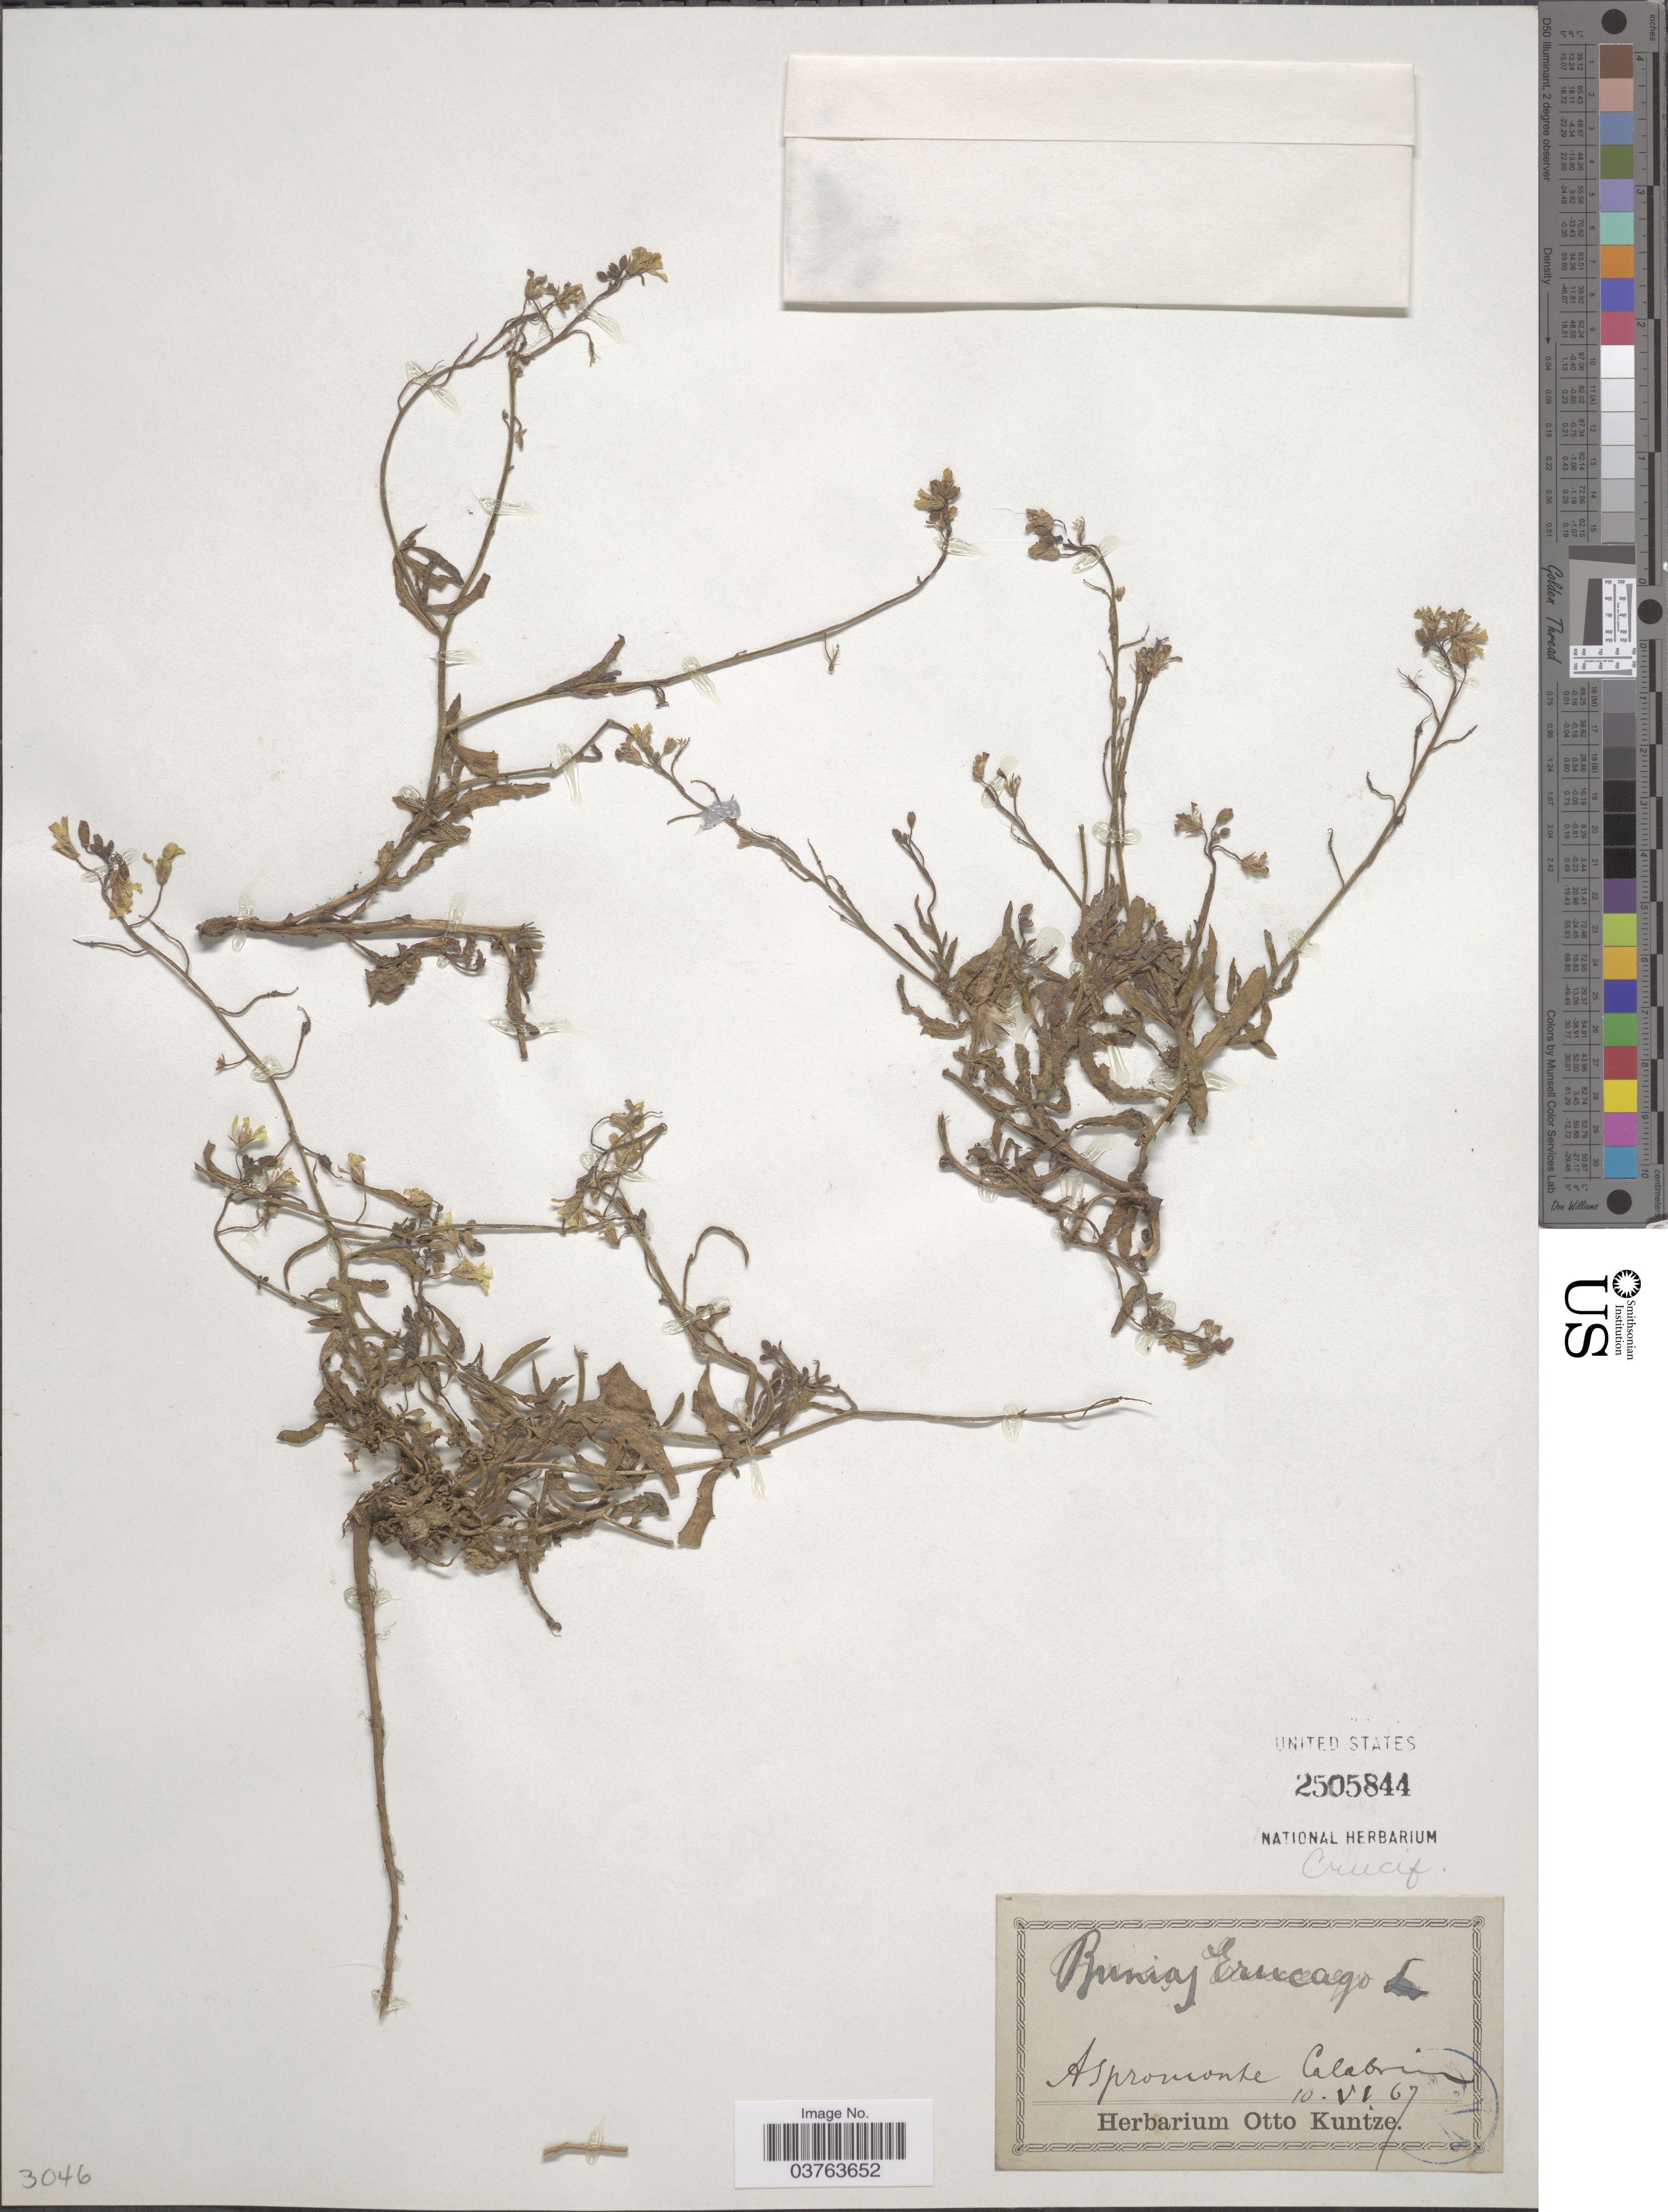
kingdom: Plantae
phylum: Tracheophyta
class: Magnoliopsida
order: Brassicales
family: Brassicaceae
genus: Bunias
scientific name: Bunias erucago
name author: L.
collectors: ex herb. Otto Kuntze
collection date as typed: Transcribed d/m/y: 10/6/67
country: Italy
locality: Aspromonte Calabria.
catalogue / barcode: US 2505844